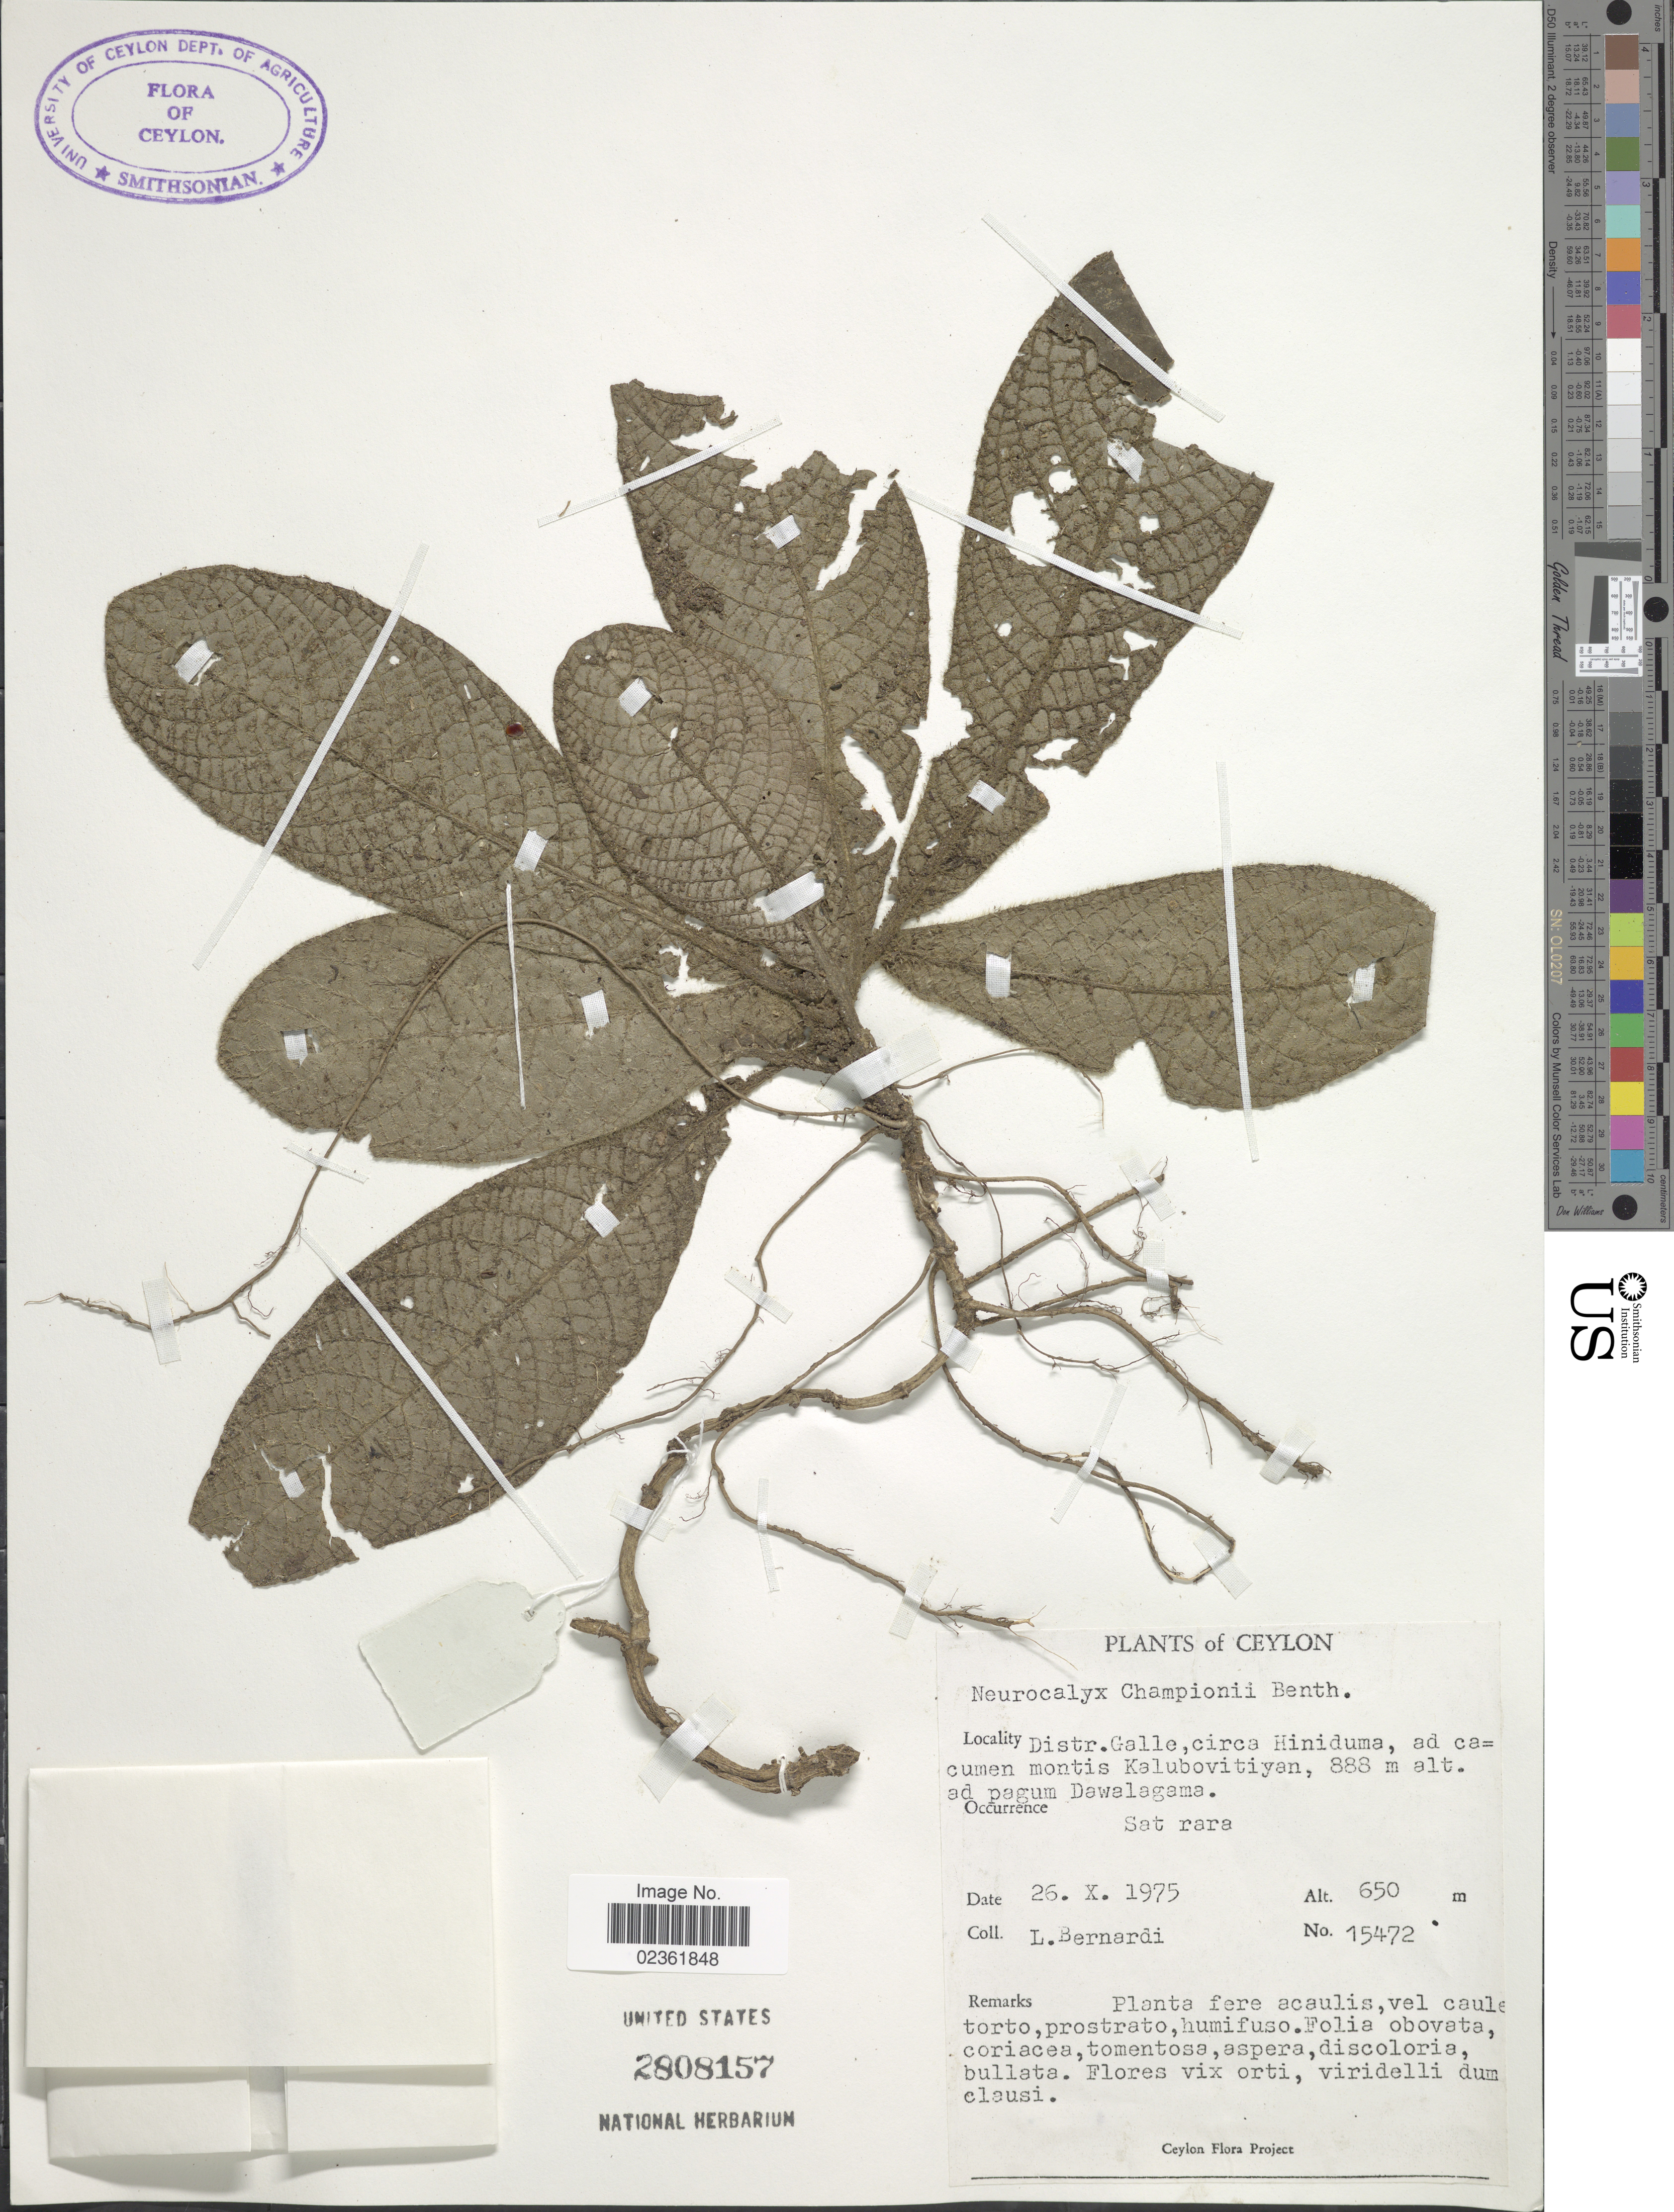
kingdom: Plantae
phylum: Tracheophyta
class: Magnoliopsida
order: Gentianales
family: Rubiaceae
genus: Neurocalyx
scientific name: Neurocalyx championii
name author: Benth. ex Thwaites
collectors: L. Bernardi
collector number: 15472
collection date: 1975-10-26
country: Sri Lanka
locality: Ceylon, Distr. Galle, circa Hiniduma, ad cacumen montis Kalubovitiyan, ad pagum Dawalagama.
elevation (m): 888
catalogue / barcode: US 2808157